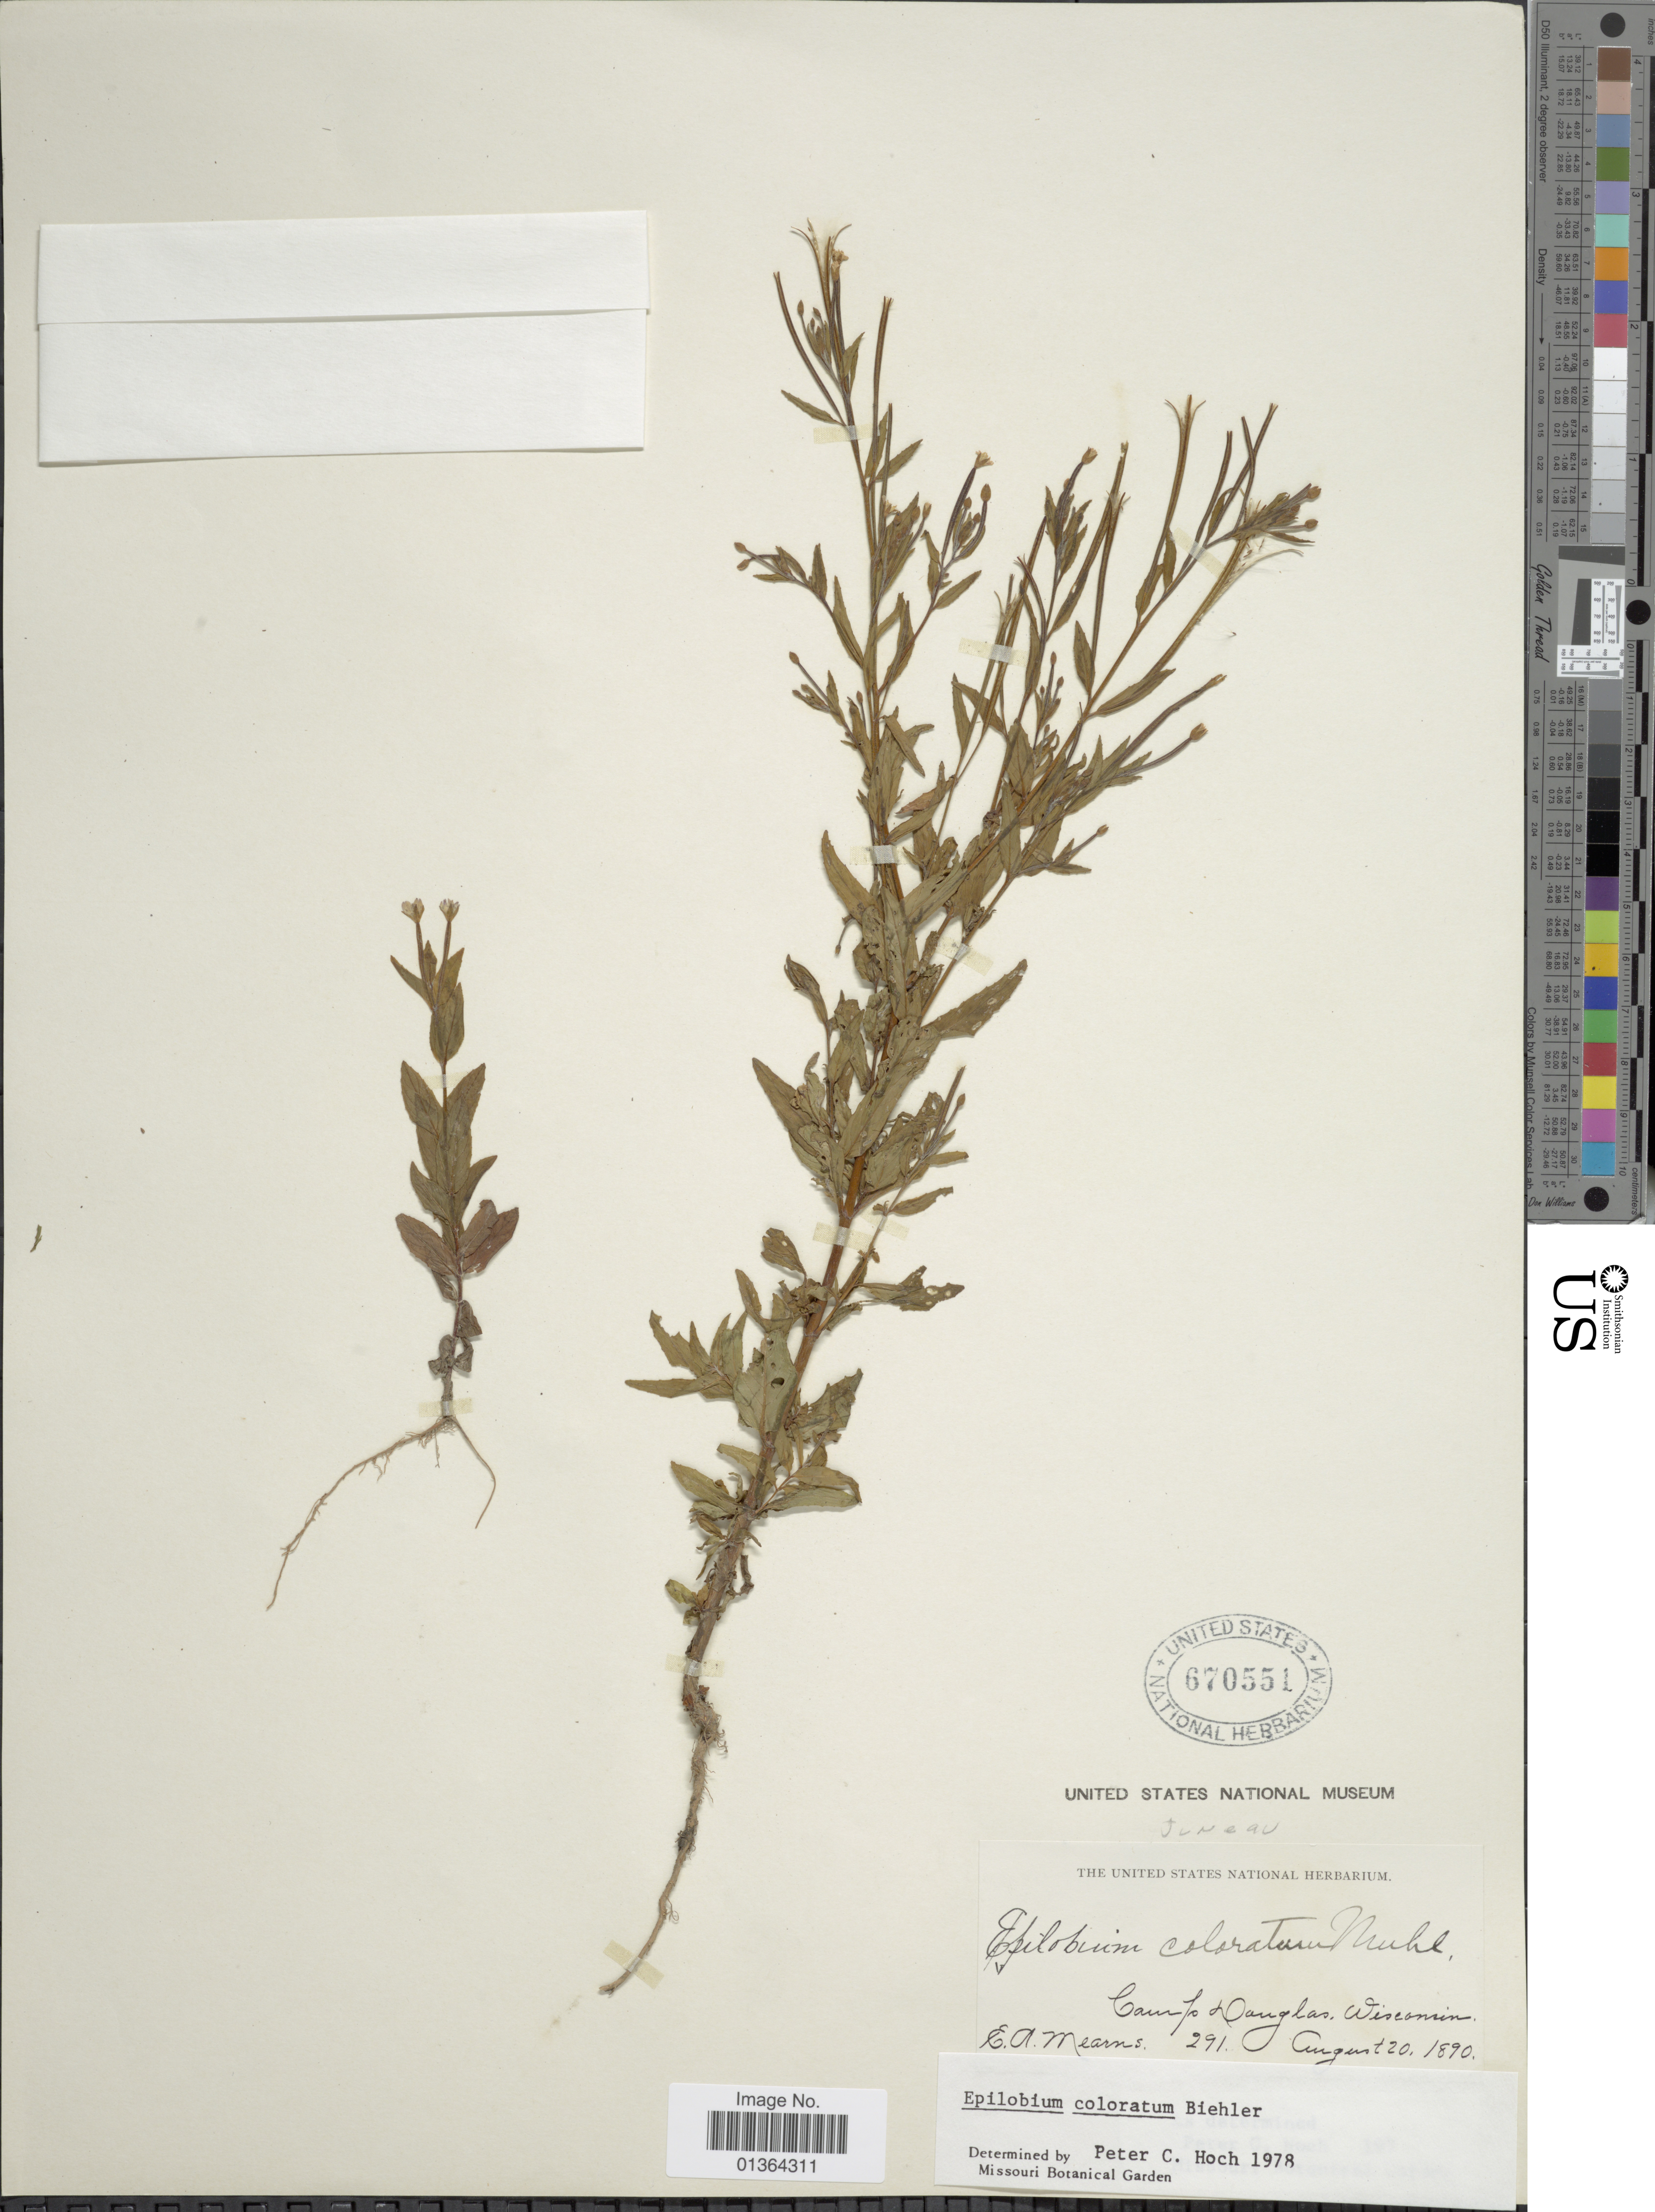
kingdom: Plantae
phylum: Tracheophyta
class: Magnoliopsida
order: Myrtales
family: Onagraceae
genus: Epilobium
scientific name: Epilobium coloratum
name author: Biehler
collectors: E. A. Mearns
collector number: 291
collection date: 1890-08-20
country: United States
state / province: Wisconsin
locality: Camp Douglas.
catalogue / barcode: US 670551